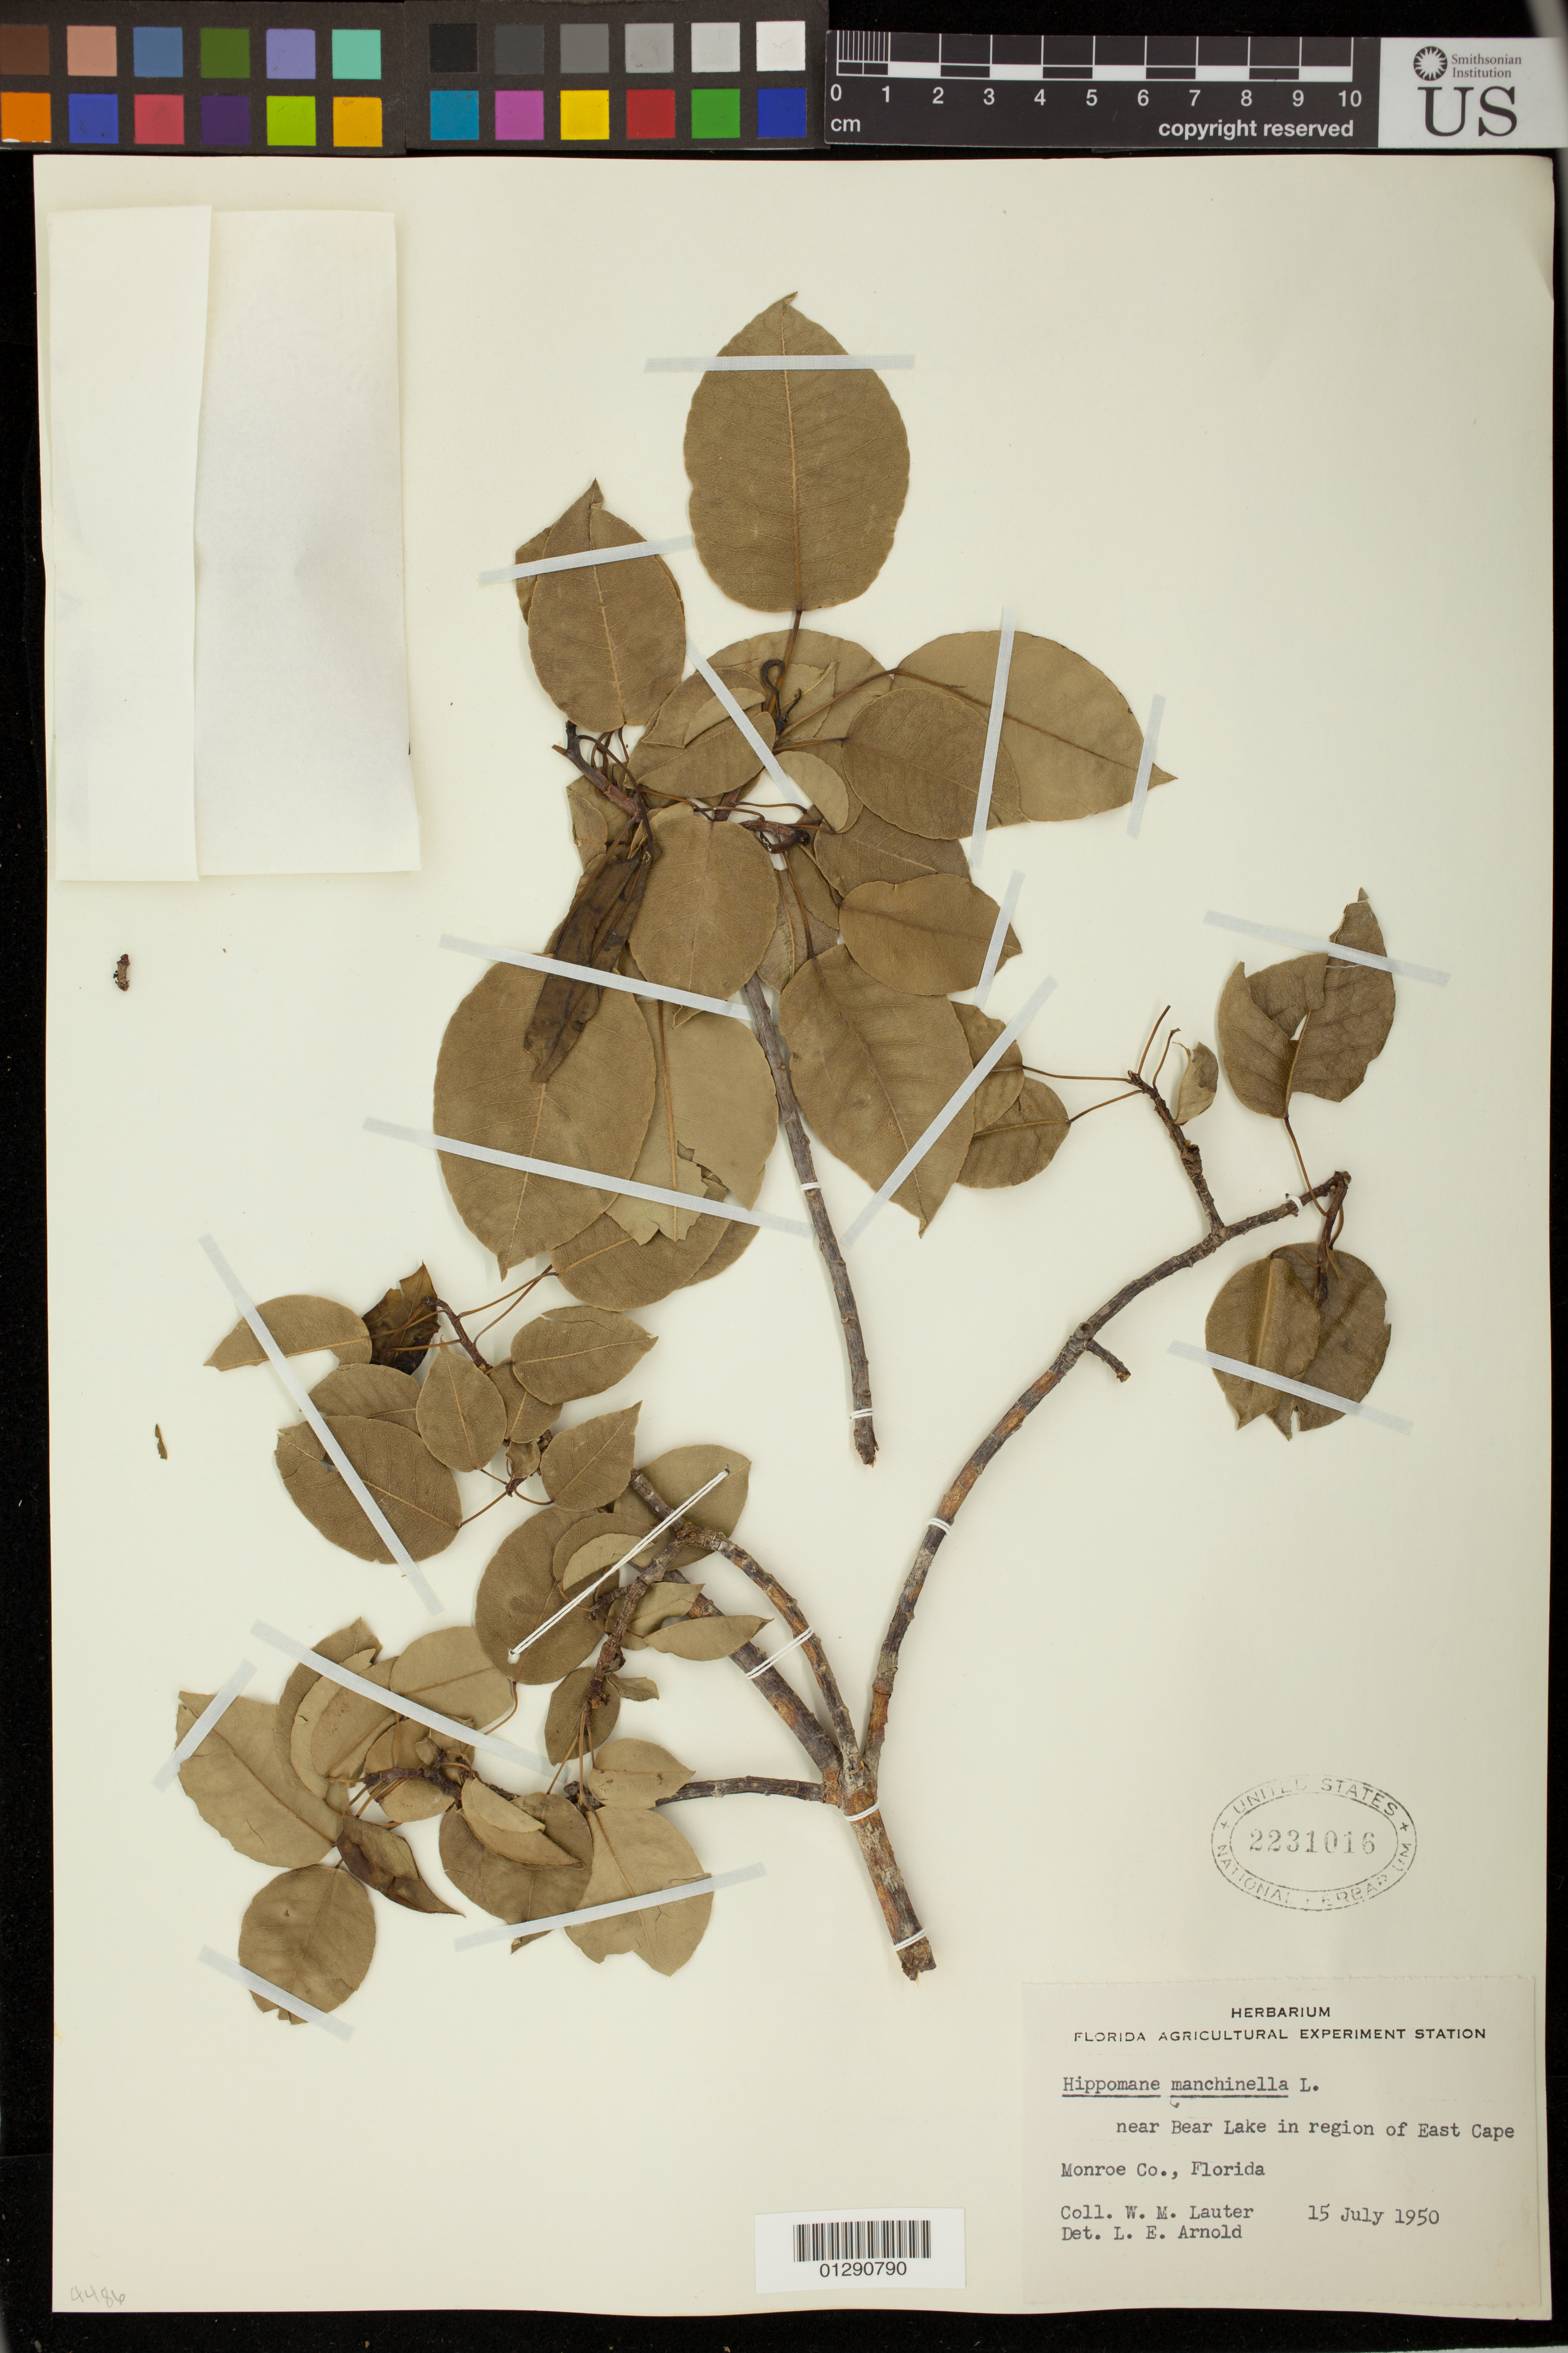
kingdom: Plantae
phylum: Tracheophyta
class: Magnoliopsida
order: Malpighiales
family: Euphorbiaceae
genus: Hippomane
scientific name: Hippomane mancinella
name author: L.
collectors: W. Lauter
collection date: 1950-07-15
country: United States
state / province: Florida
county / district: Monroe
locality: near Bear Lake in region of East Cape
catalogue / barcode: US 2231016